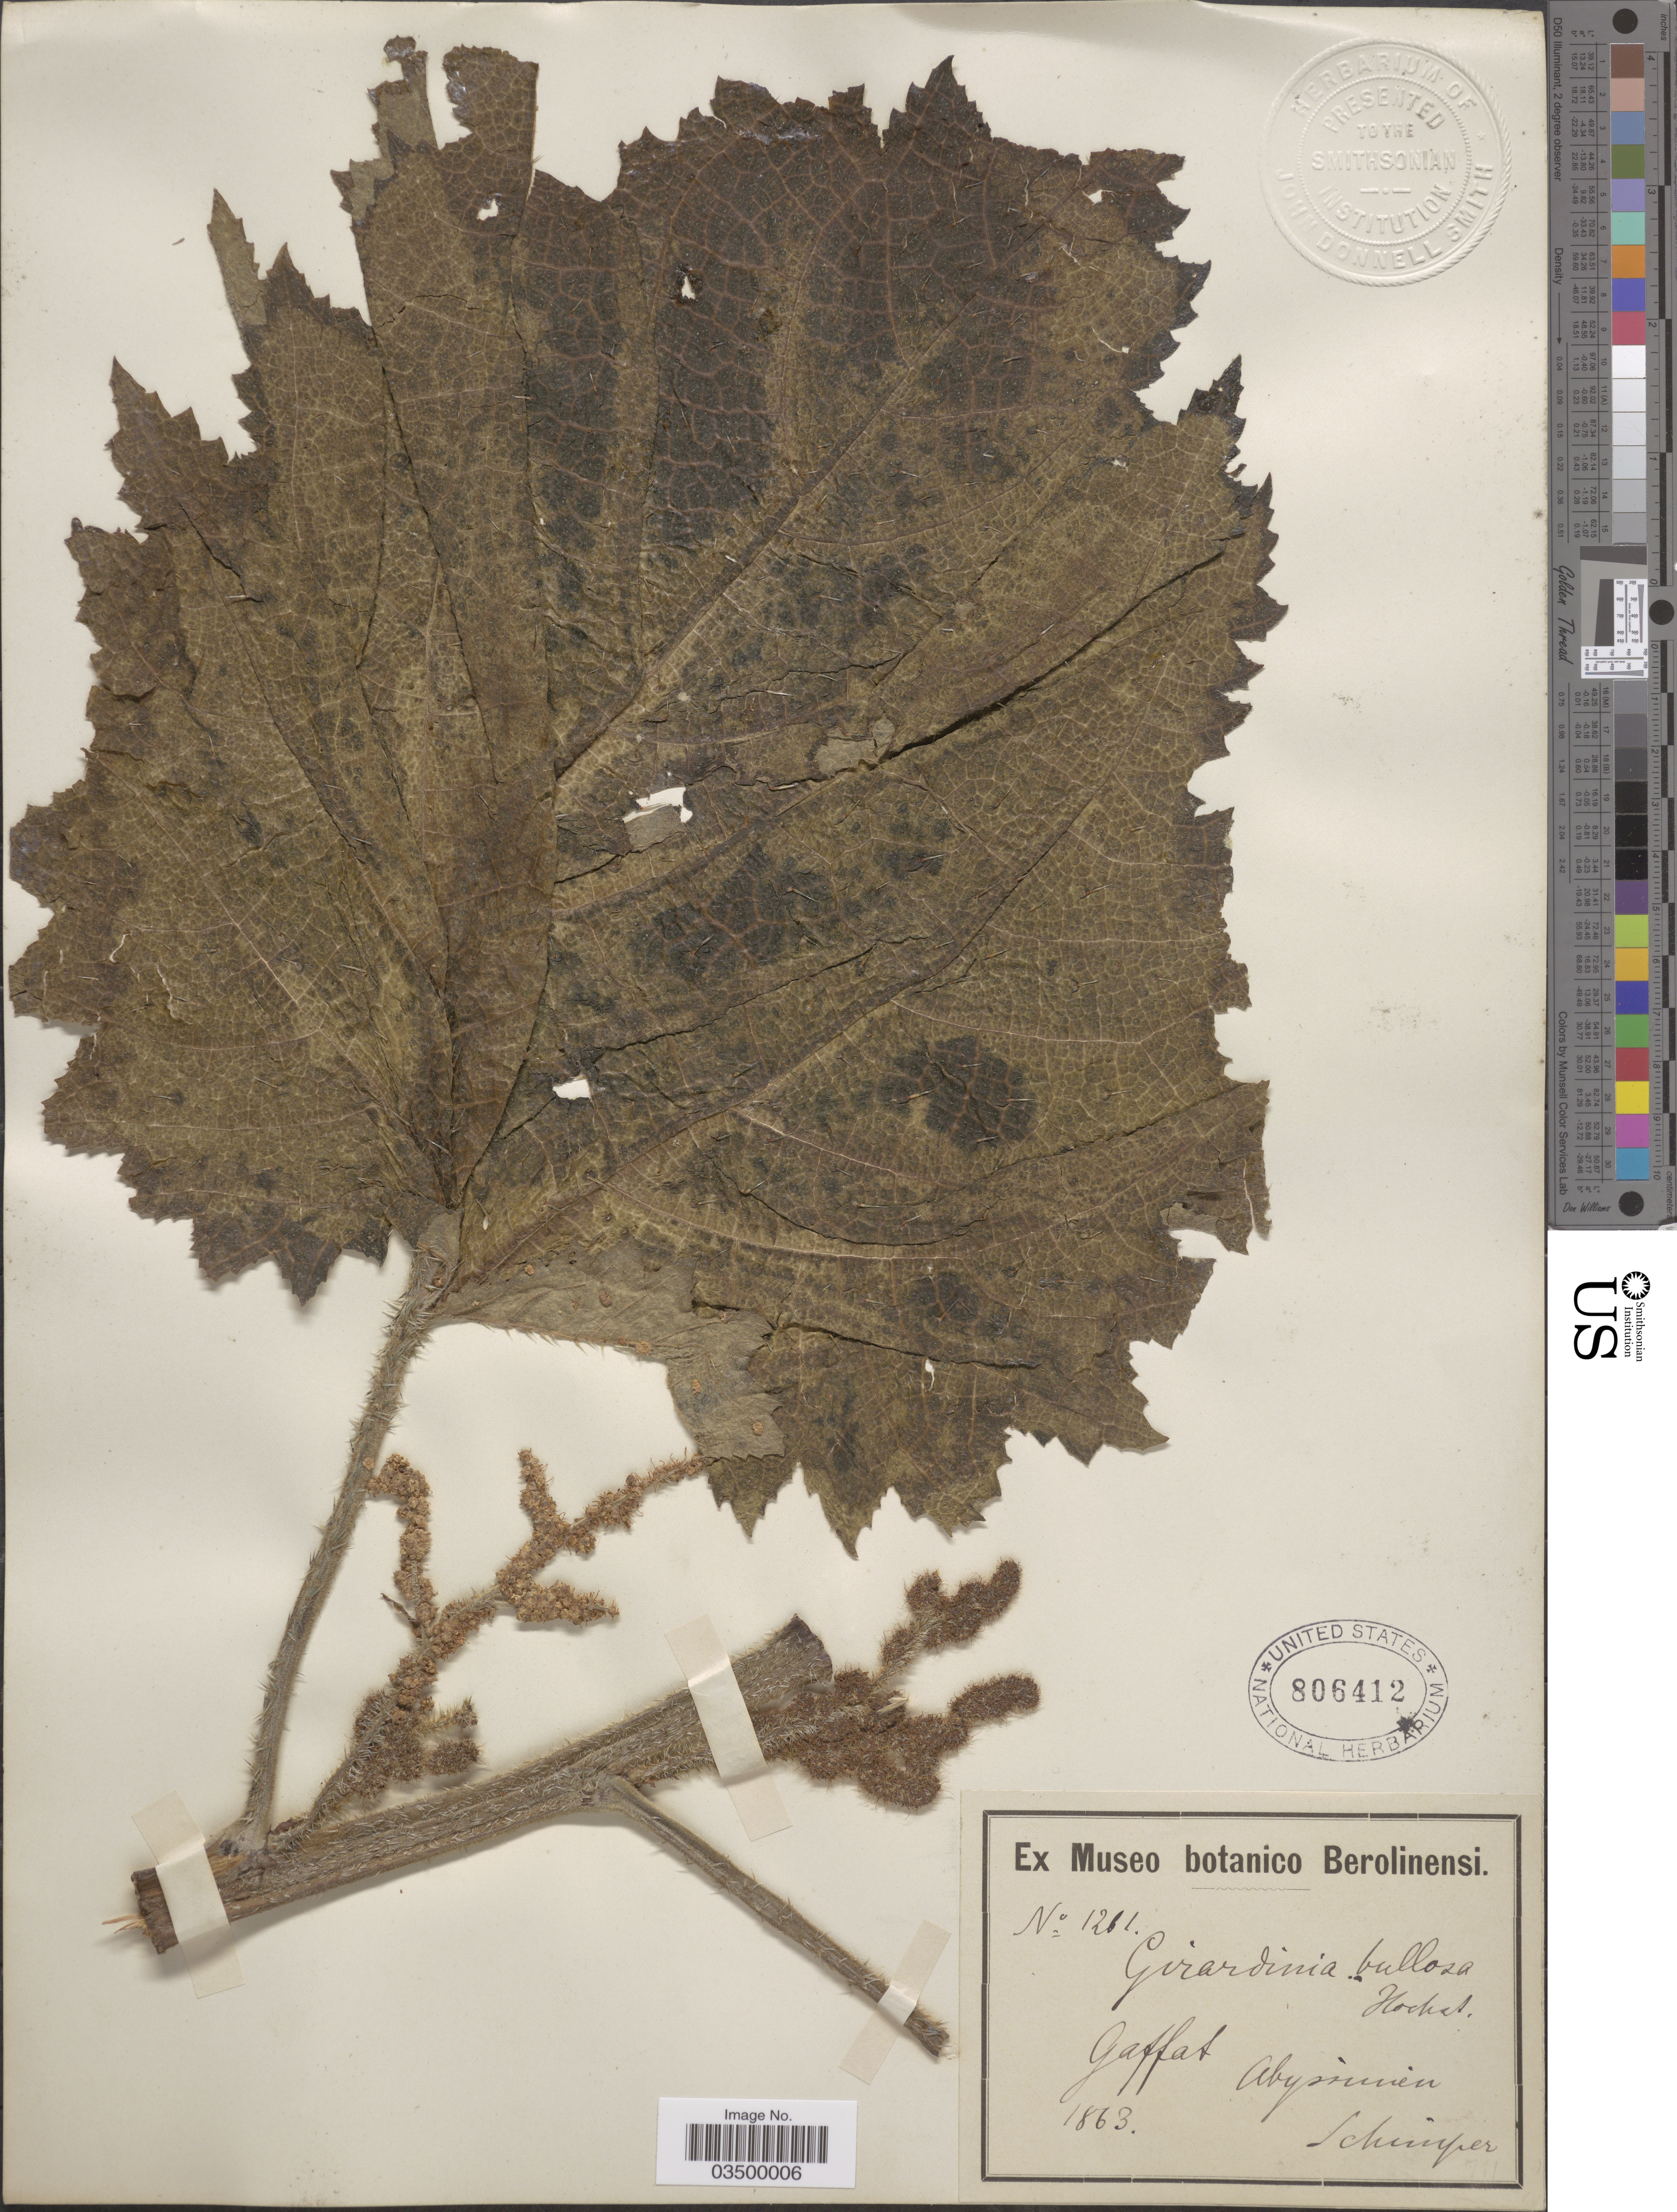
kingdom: Plantae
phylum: Tracheophyta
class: Magnoliopsida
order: Rosales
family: Urticaceae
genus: Girardinia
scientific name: Girardinia bullosa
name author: (Steud.) Wedd.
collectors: -. Schimper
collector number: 1261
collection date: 1863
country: Ethiopia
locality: Gaffat. Abyssinien.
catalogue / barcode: US 806412